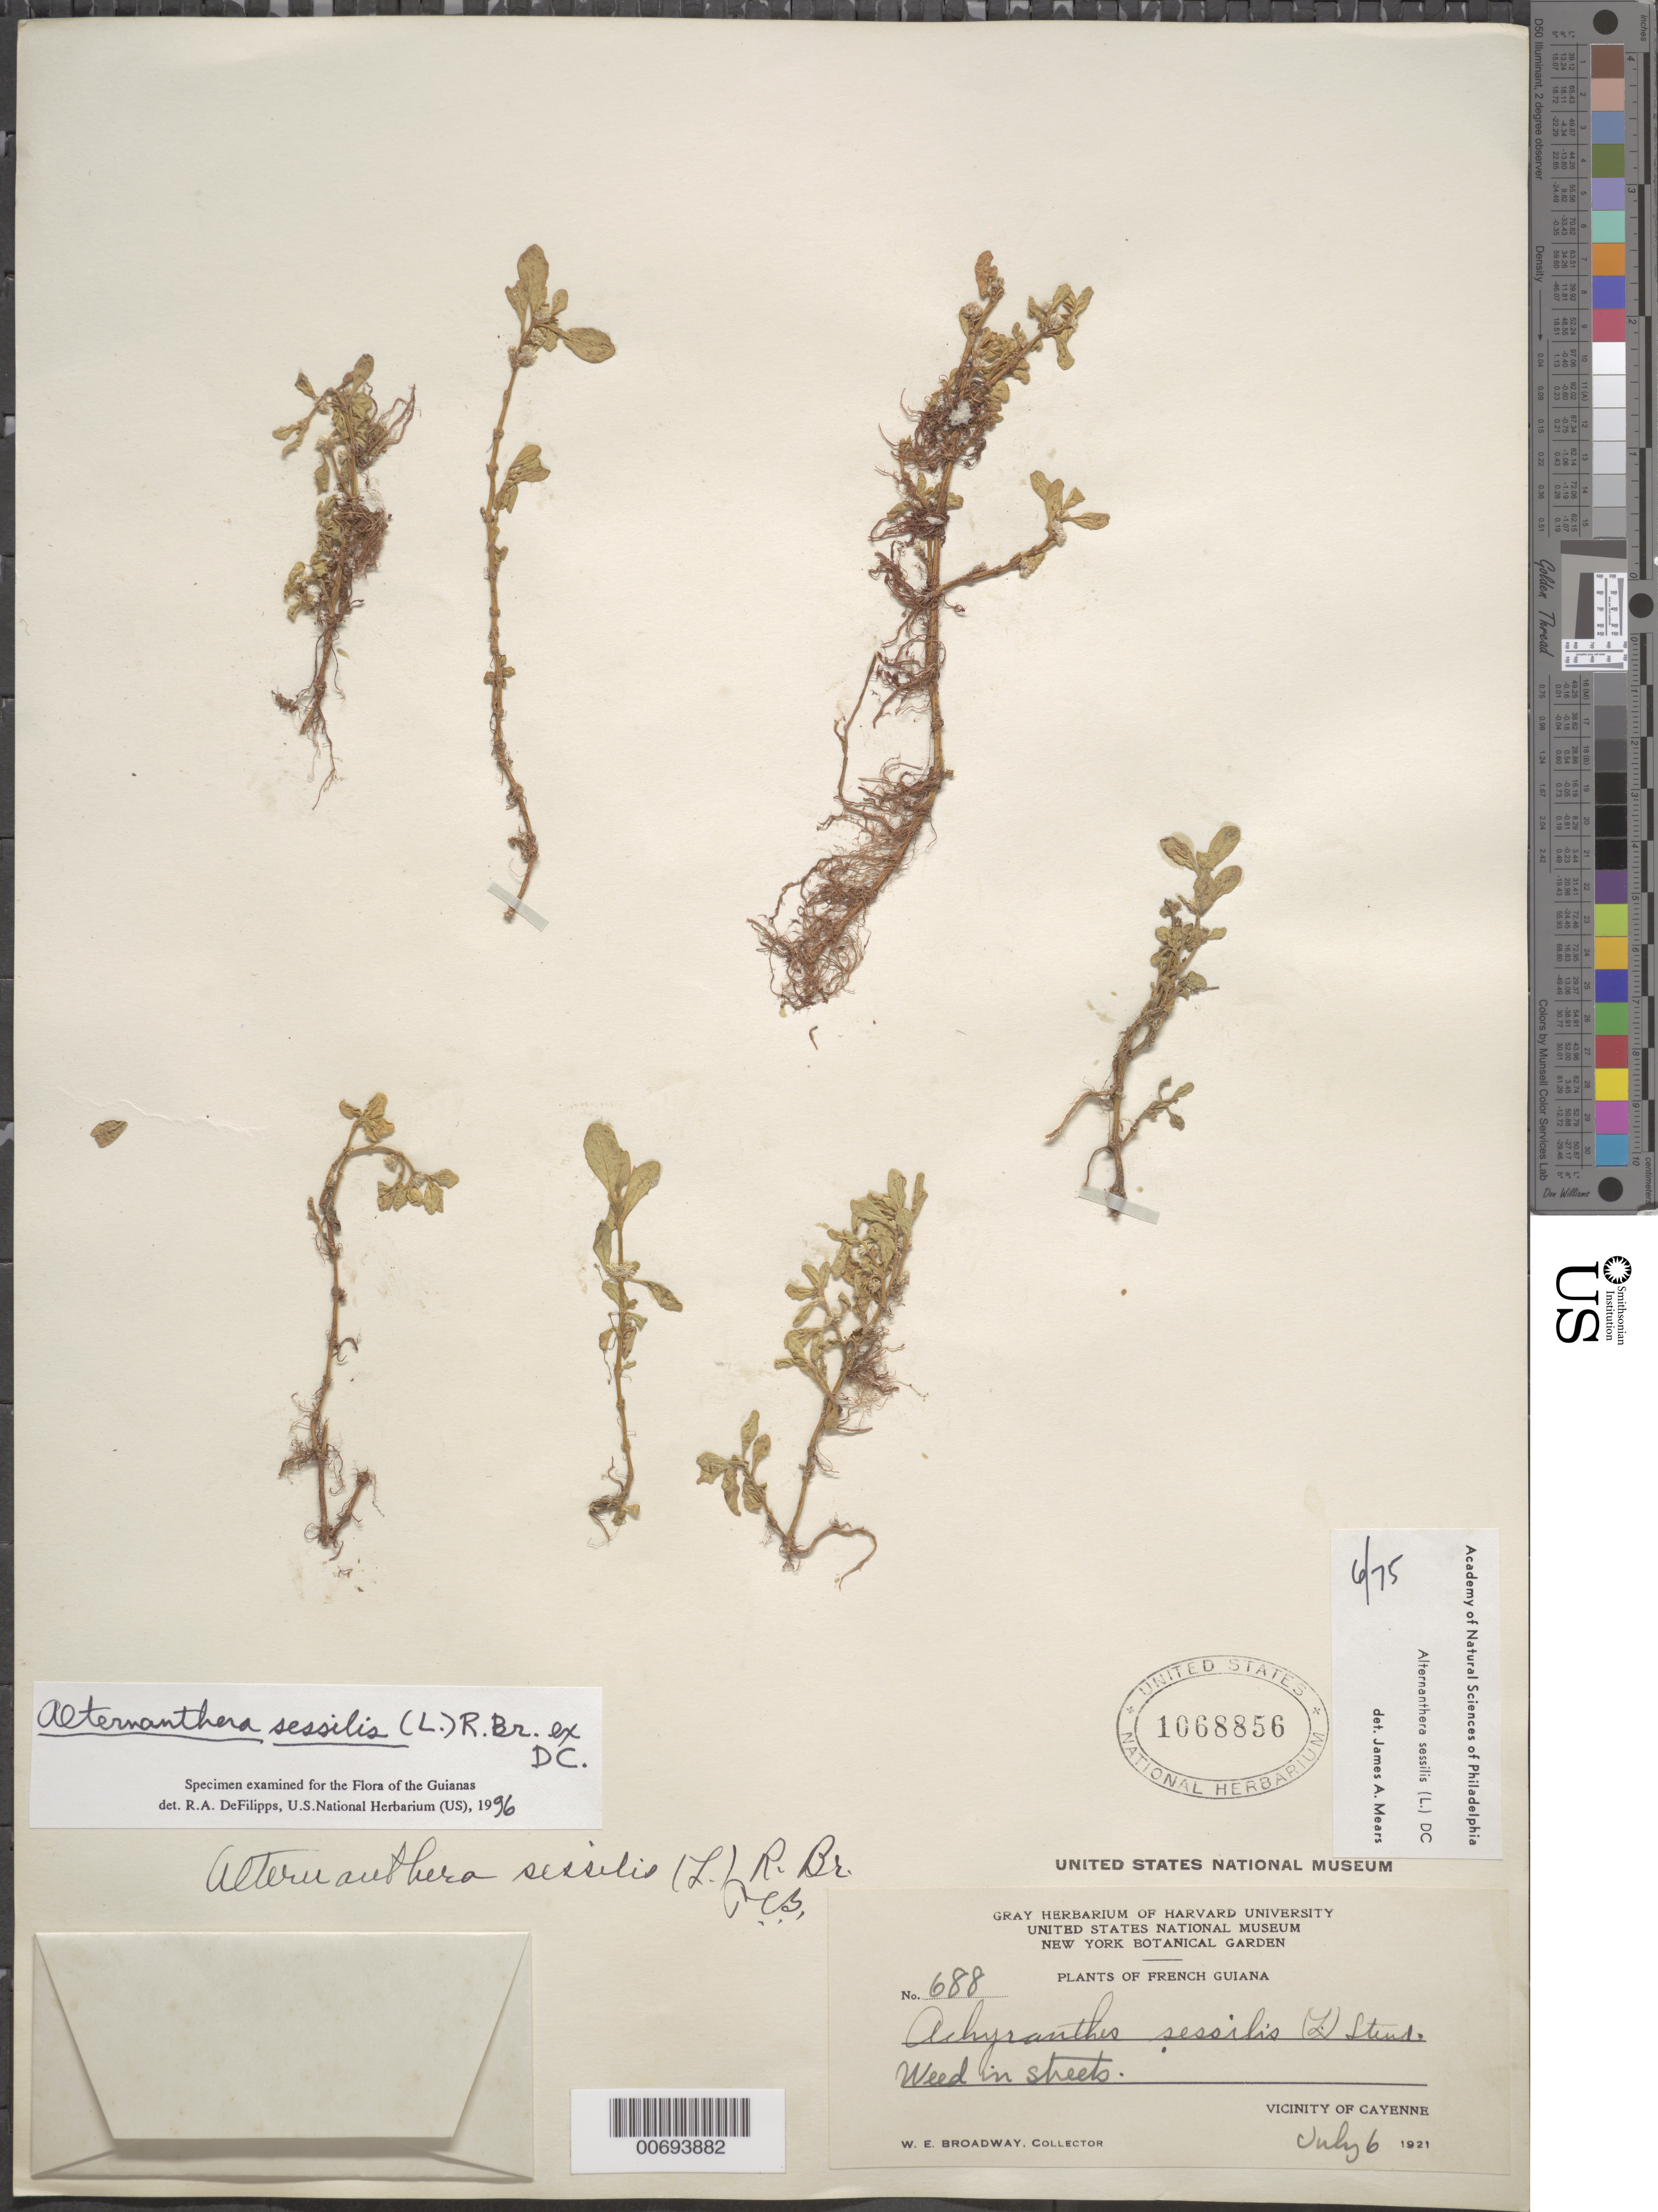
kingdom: Plantae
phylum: Tracheophyta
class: Magnoliopsida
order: Caryophyllales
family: Amaranthaceae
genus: Alternanthera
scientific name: Alternanthera sessilis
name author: (L.) DC.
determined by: DeFilipps, R. A.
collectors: W. E. Broadway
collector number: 688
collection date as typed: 6-Jul-21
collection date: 1921-07-06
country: French Guiana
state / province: Cayenne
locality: Cayenne, vic.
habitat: Weeds in streets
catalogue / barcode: US 1068856